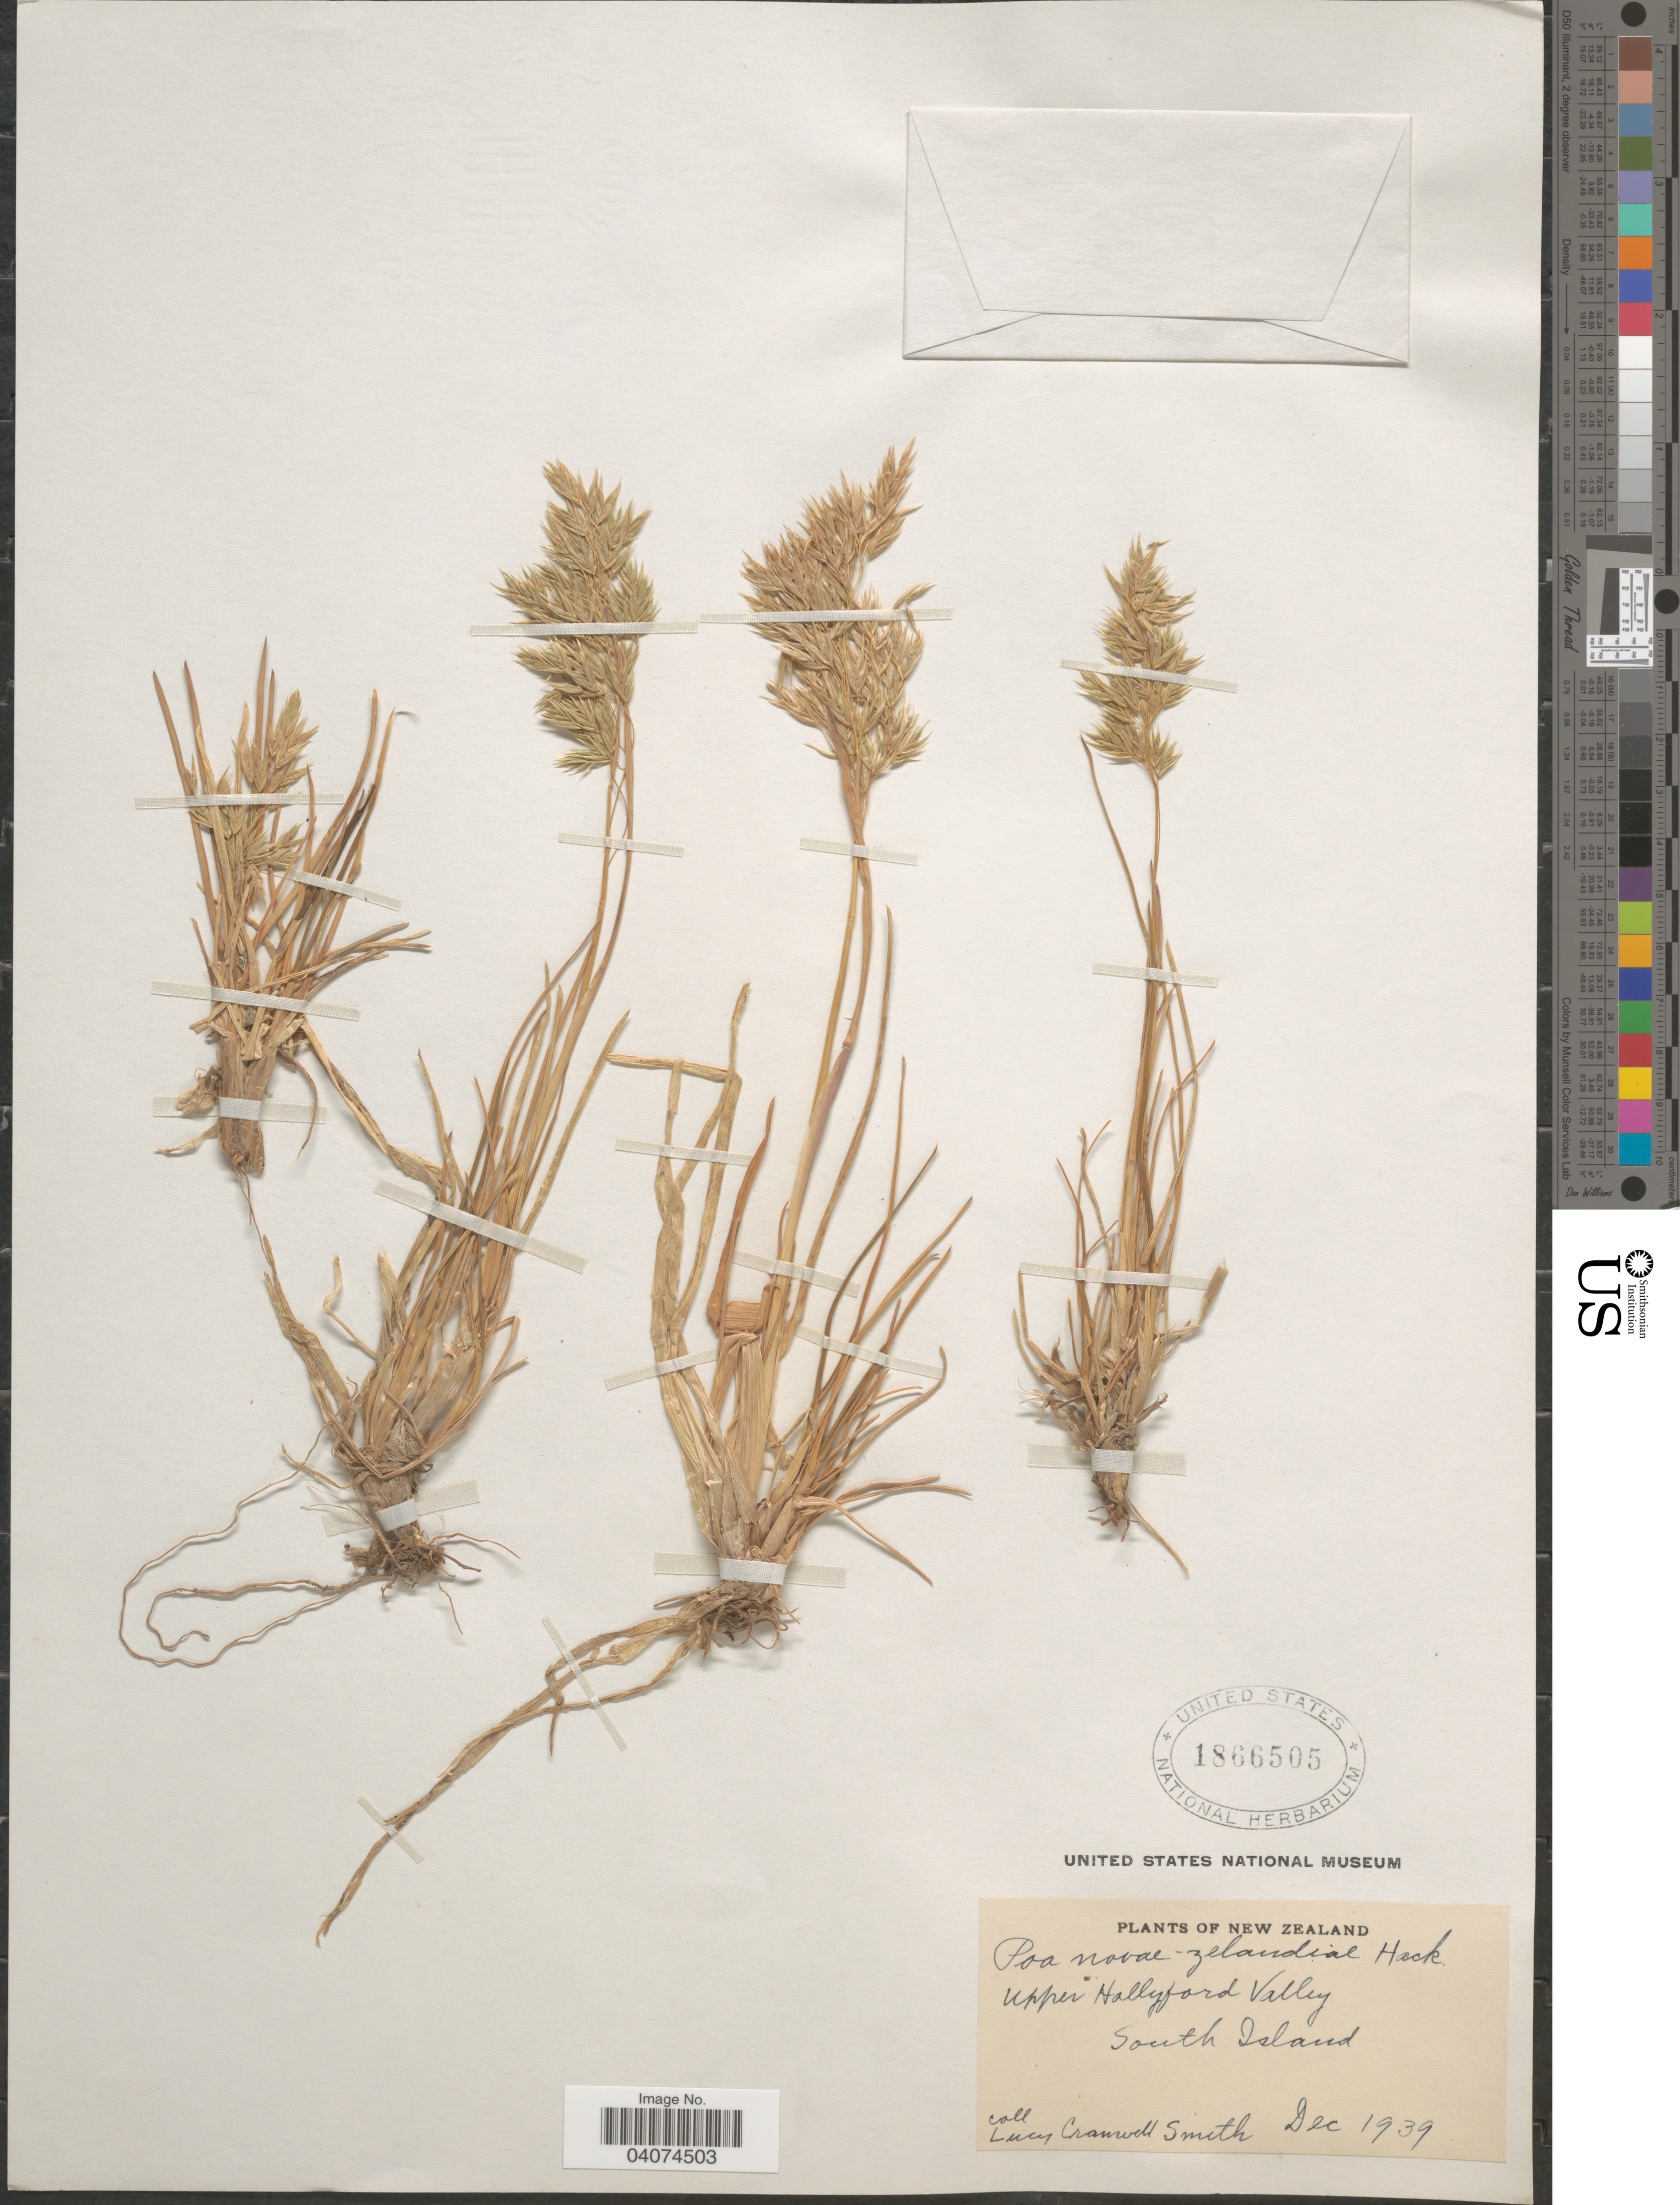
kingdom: Plantae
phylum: Tracheophyta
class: Liliopsida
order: Poales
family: Poaceae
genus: Poa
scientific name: Poa novae-zelandiae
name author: Hack.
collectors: L. C. Smith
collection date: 1939-12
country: New Zealand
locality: Upper Hallyford Valley. South Island.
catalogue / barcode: US 1866505